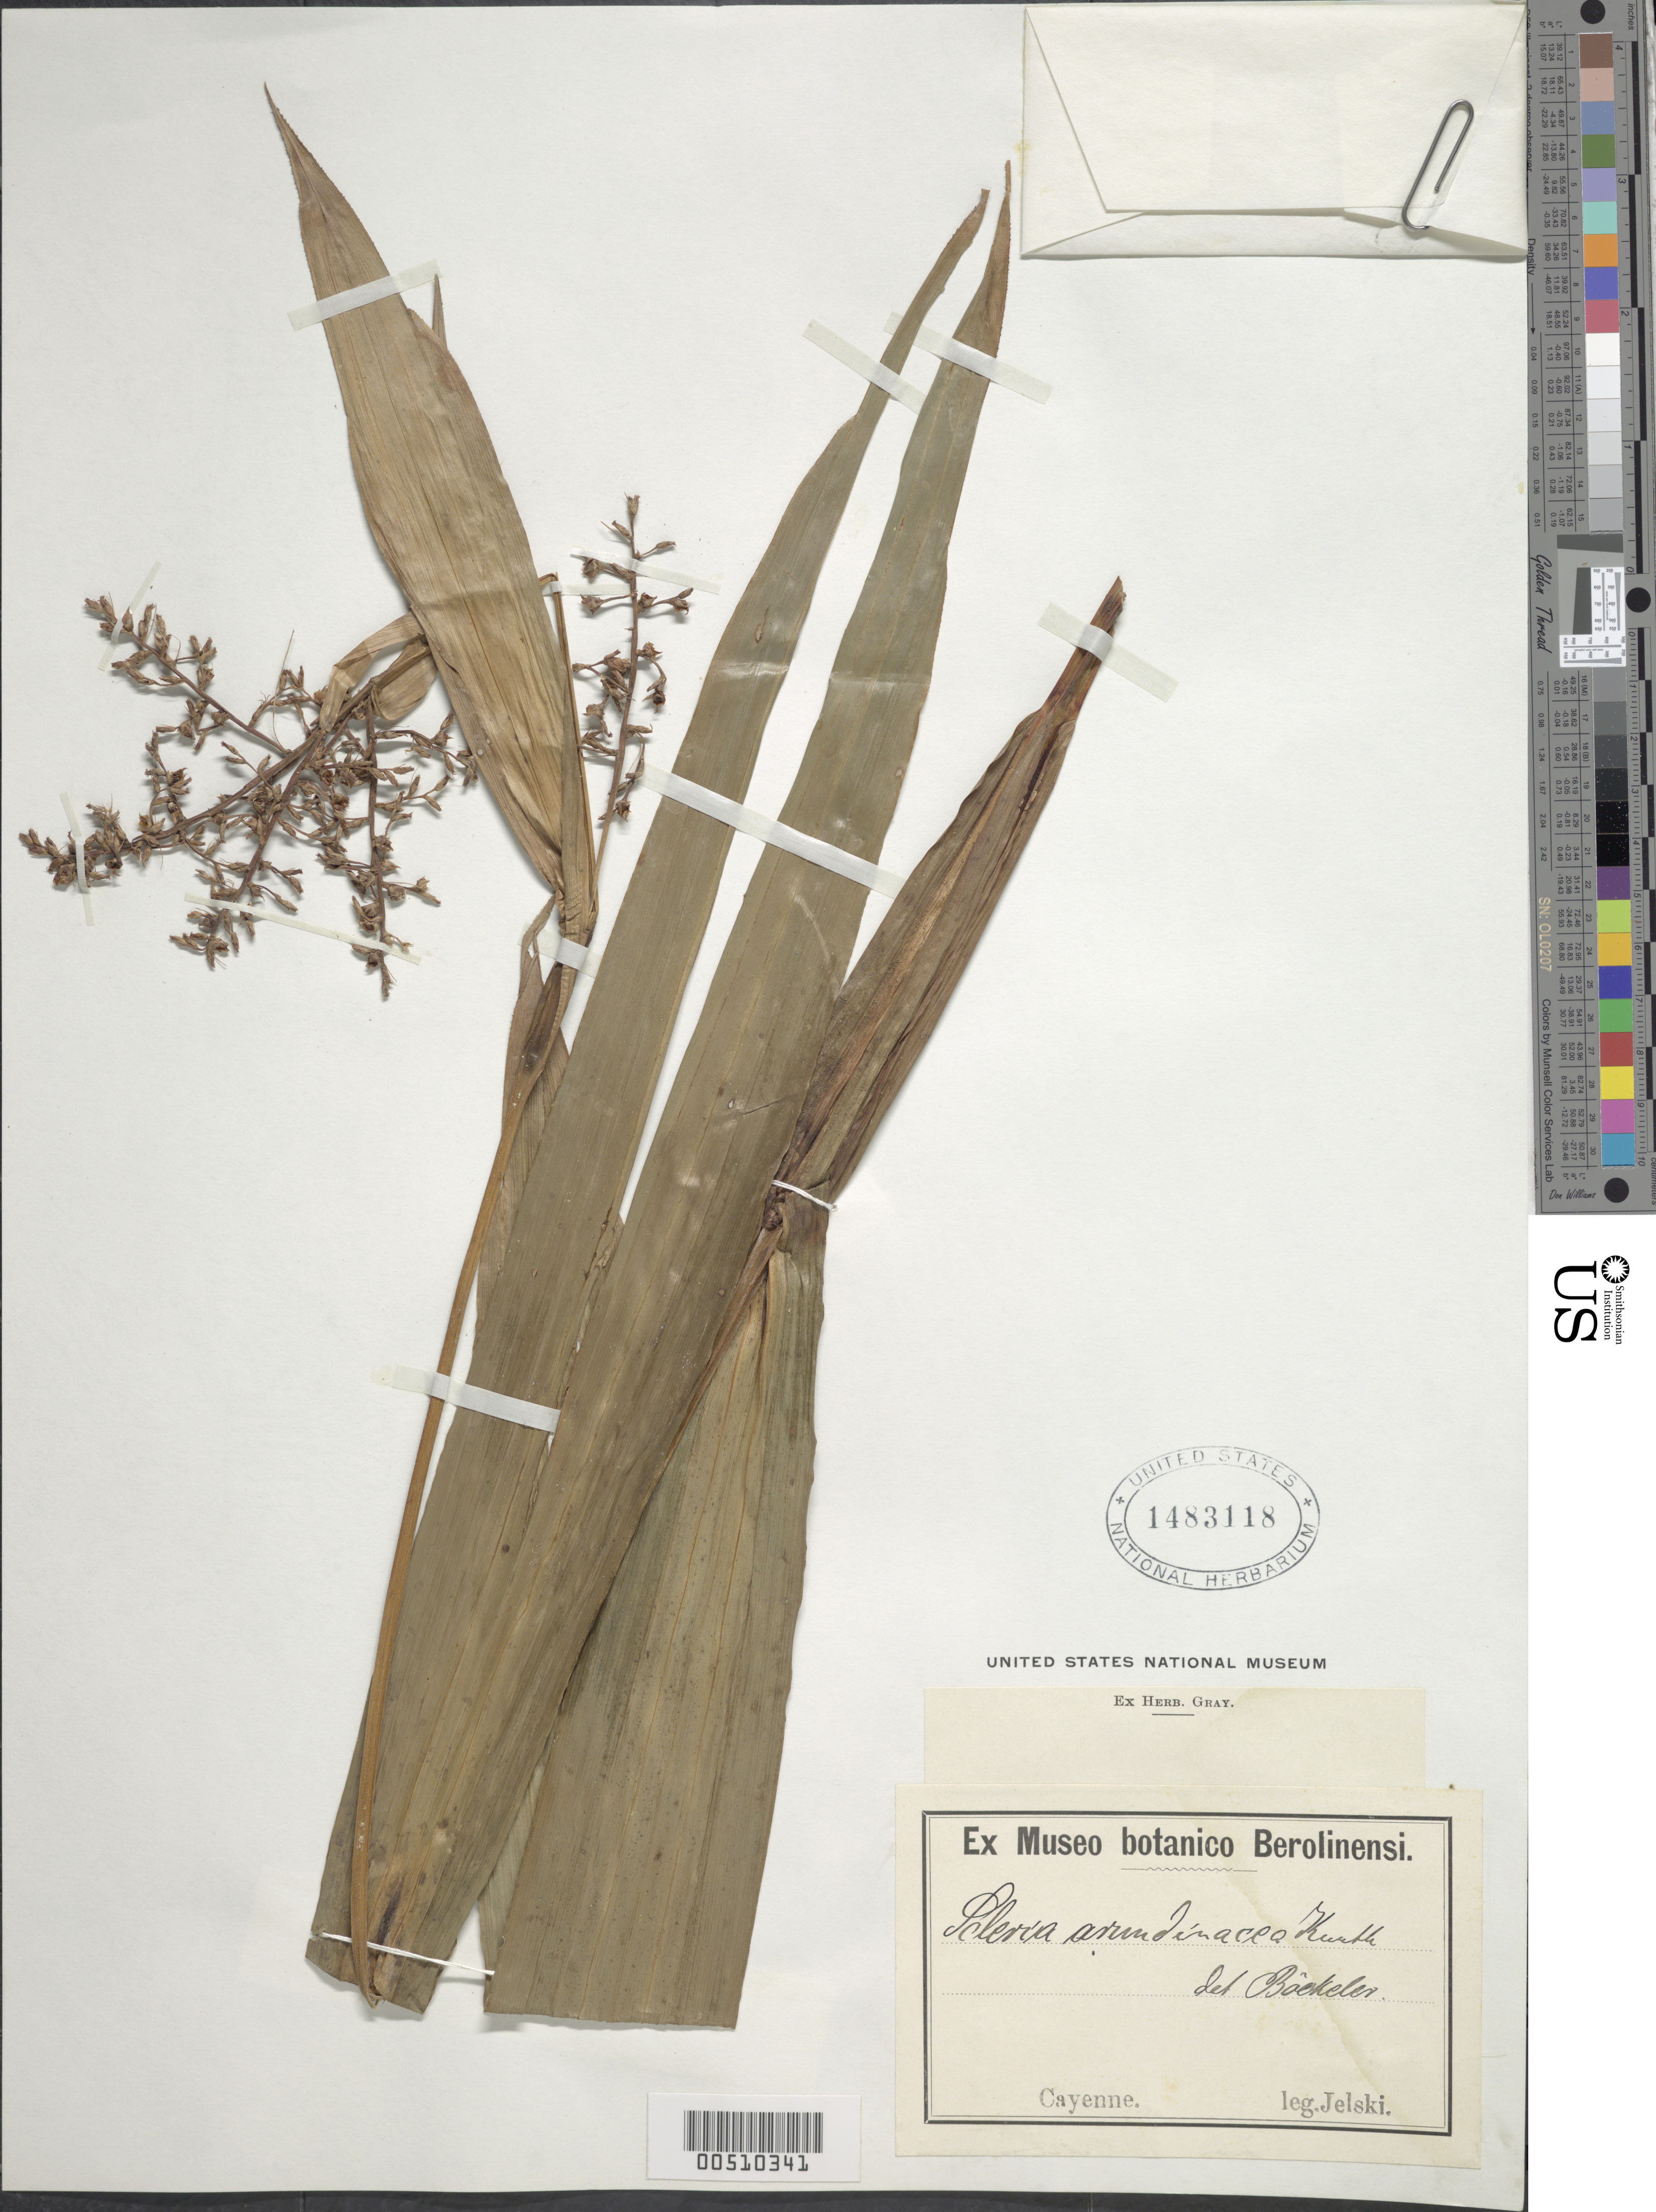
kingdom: Plantae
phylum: Tracheophyta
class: Liliopsida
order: Poales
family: Cyperaceae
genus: Scleria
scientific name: Scleria latifolia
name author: Sw.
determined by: Strong, Mark T., (BOT), Smithsonian Institution - National Museum of Natural History (UNITED STATES)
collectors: -. Jelski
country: French Guiana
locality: Cayenne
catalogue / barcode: US 1483118